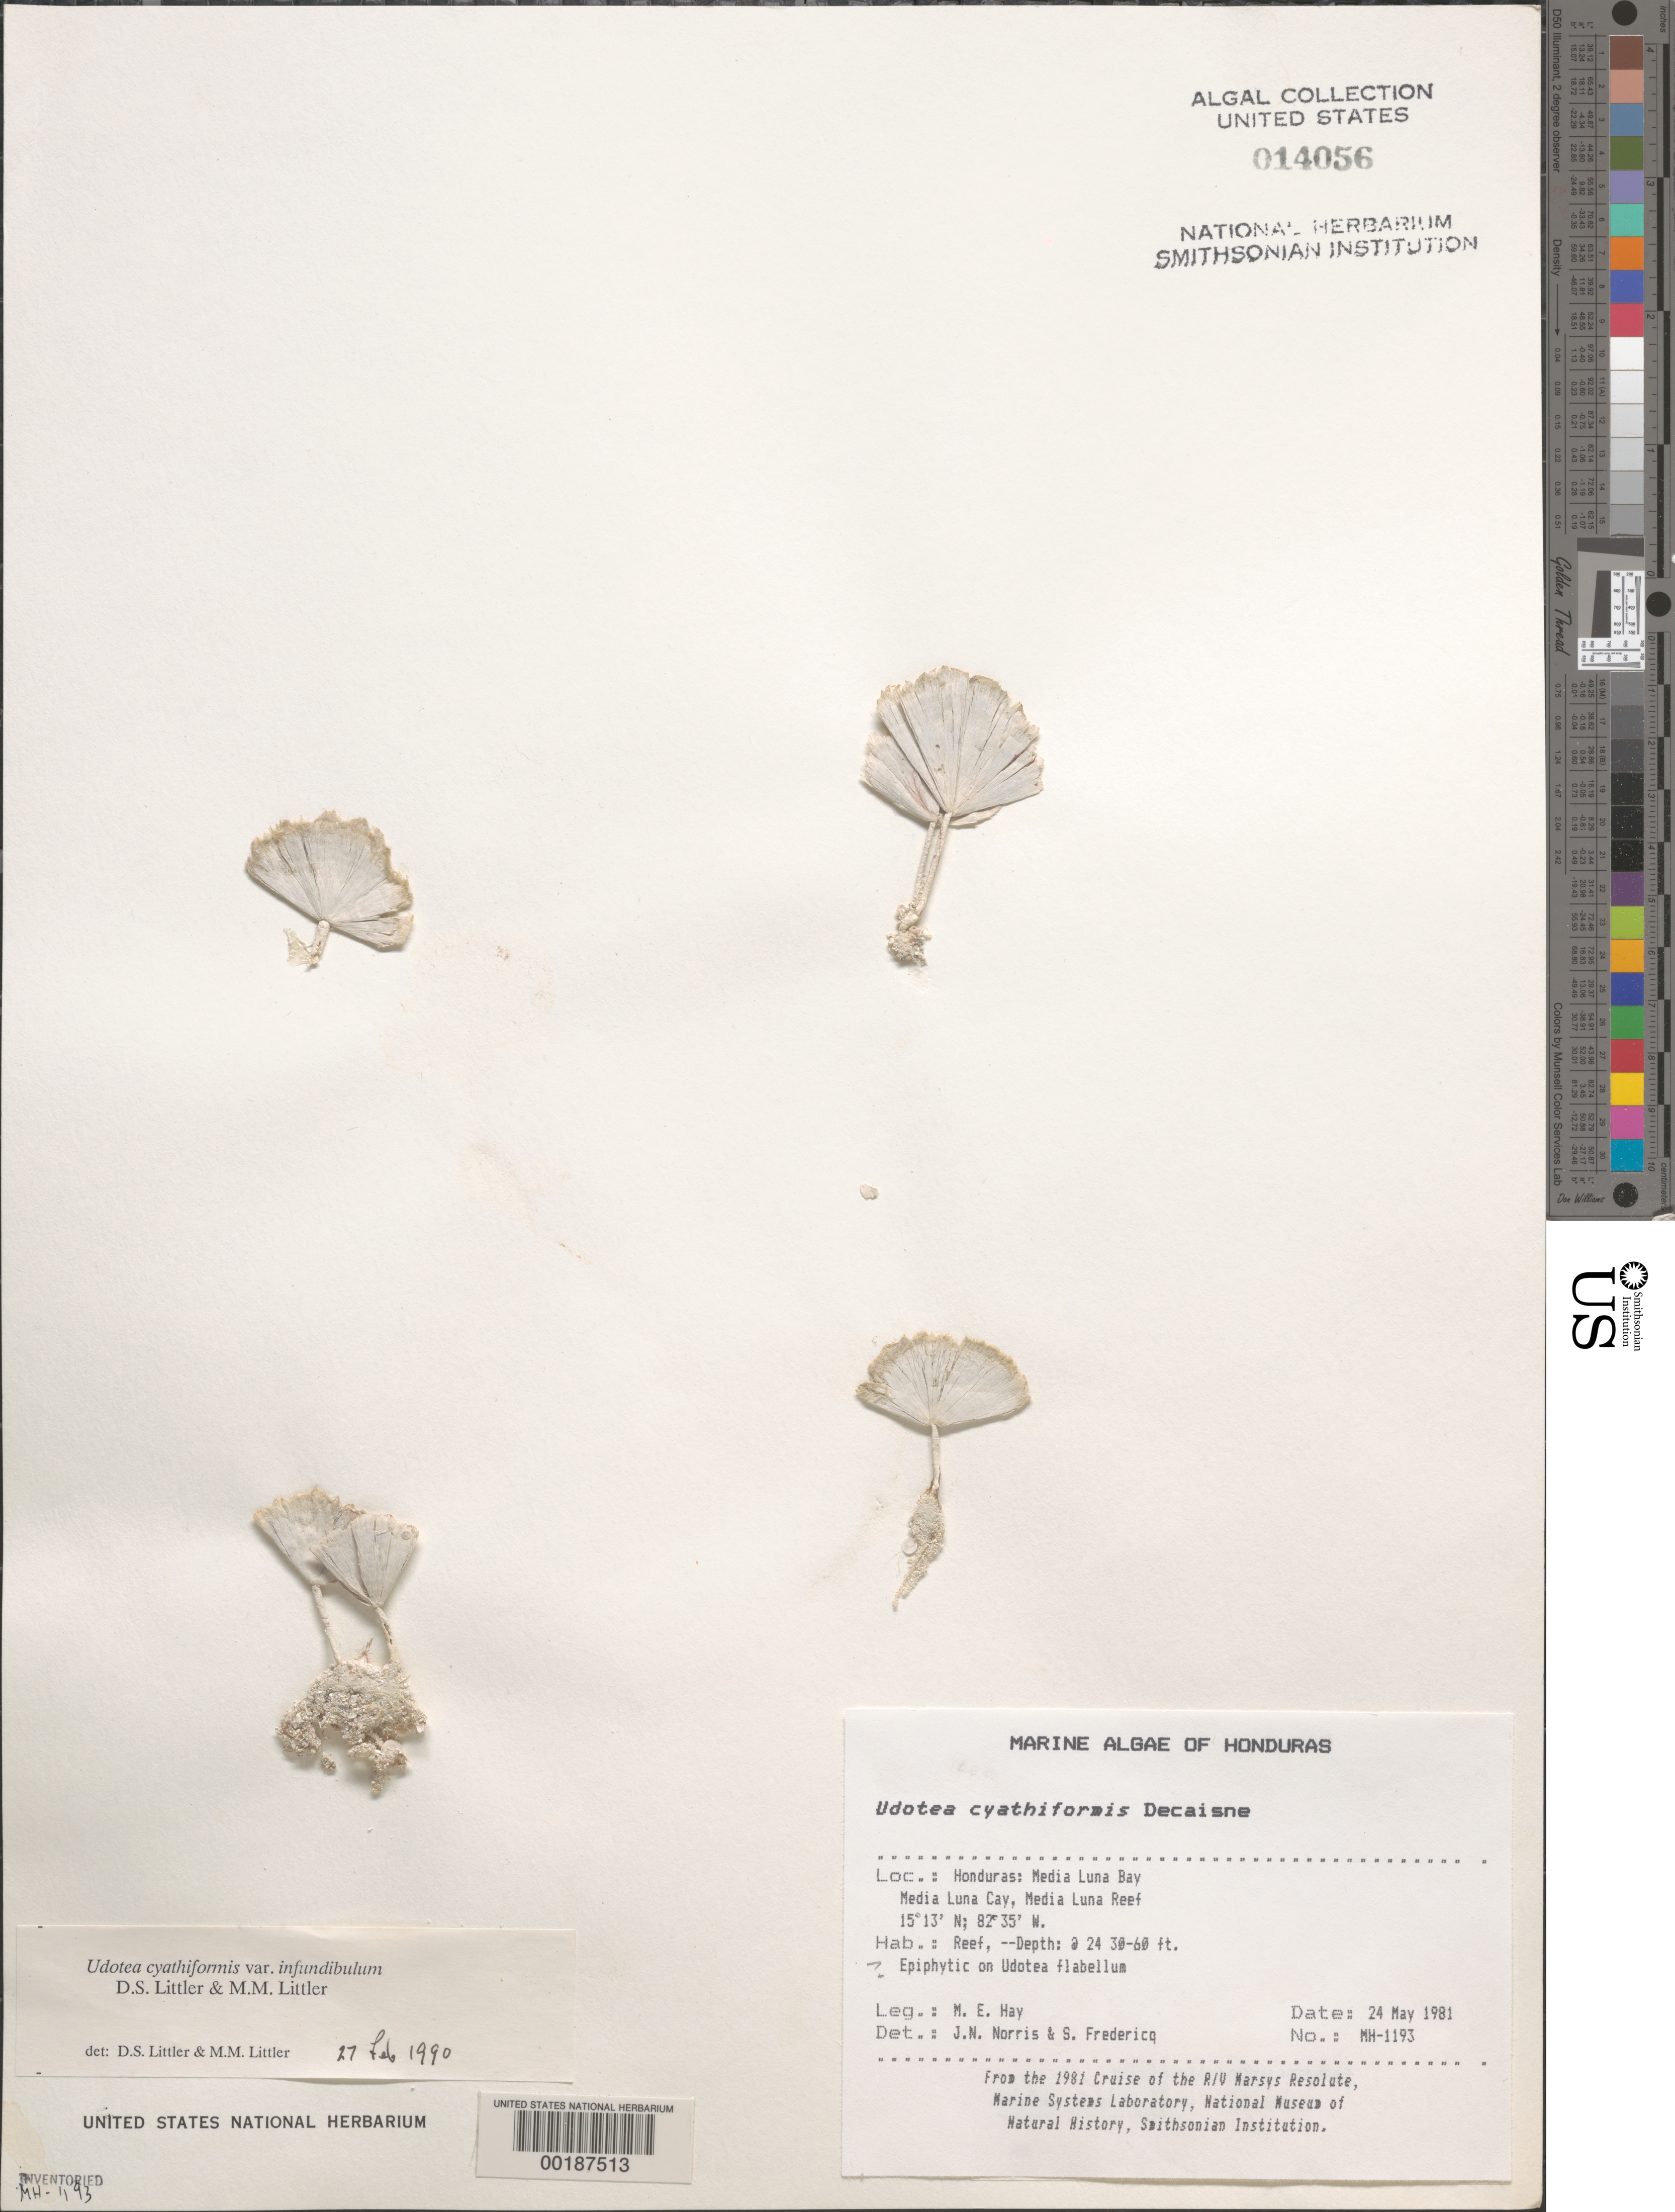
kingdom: Plantae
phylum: Chlorophyta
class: Ulvophyceae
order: Bryopsidales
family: Udoteaceae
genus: Udotea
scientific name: Udotea cyathiformis var. infundibulum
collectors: M. E. Hay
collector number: MH-1193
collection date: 1981-05-24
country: Honduras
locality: Media Luna Bay. Media Luna Cay, Media Luna Reef.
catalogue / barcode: US 14056